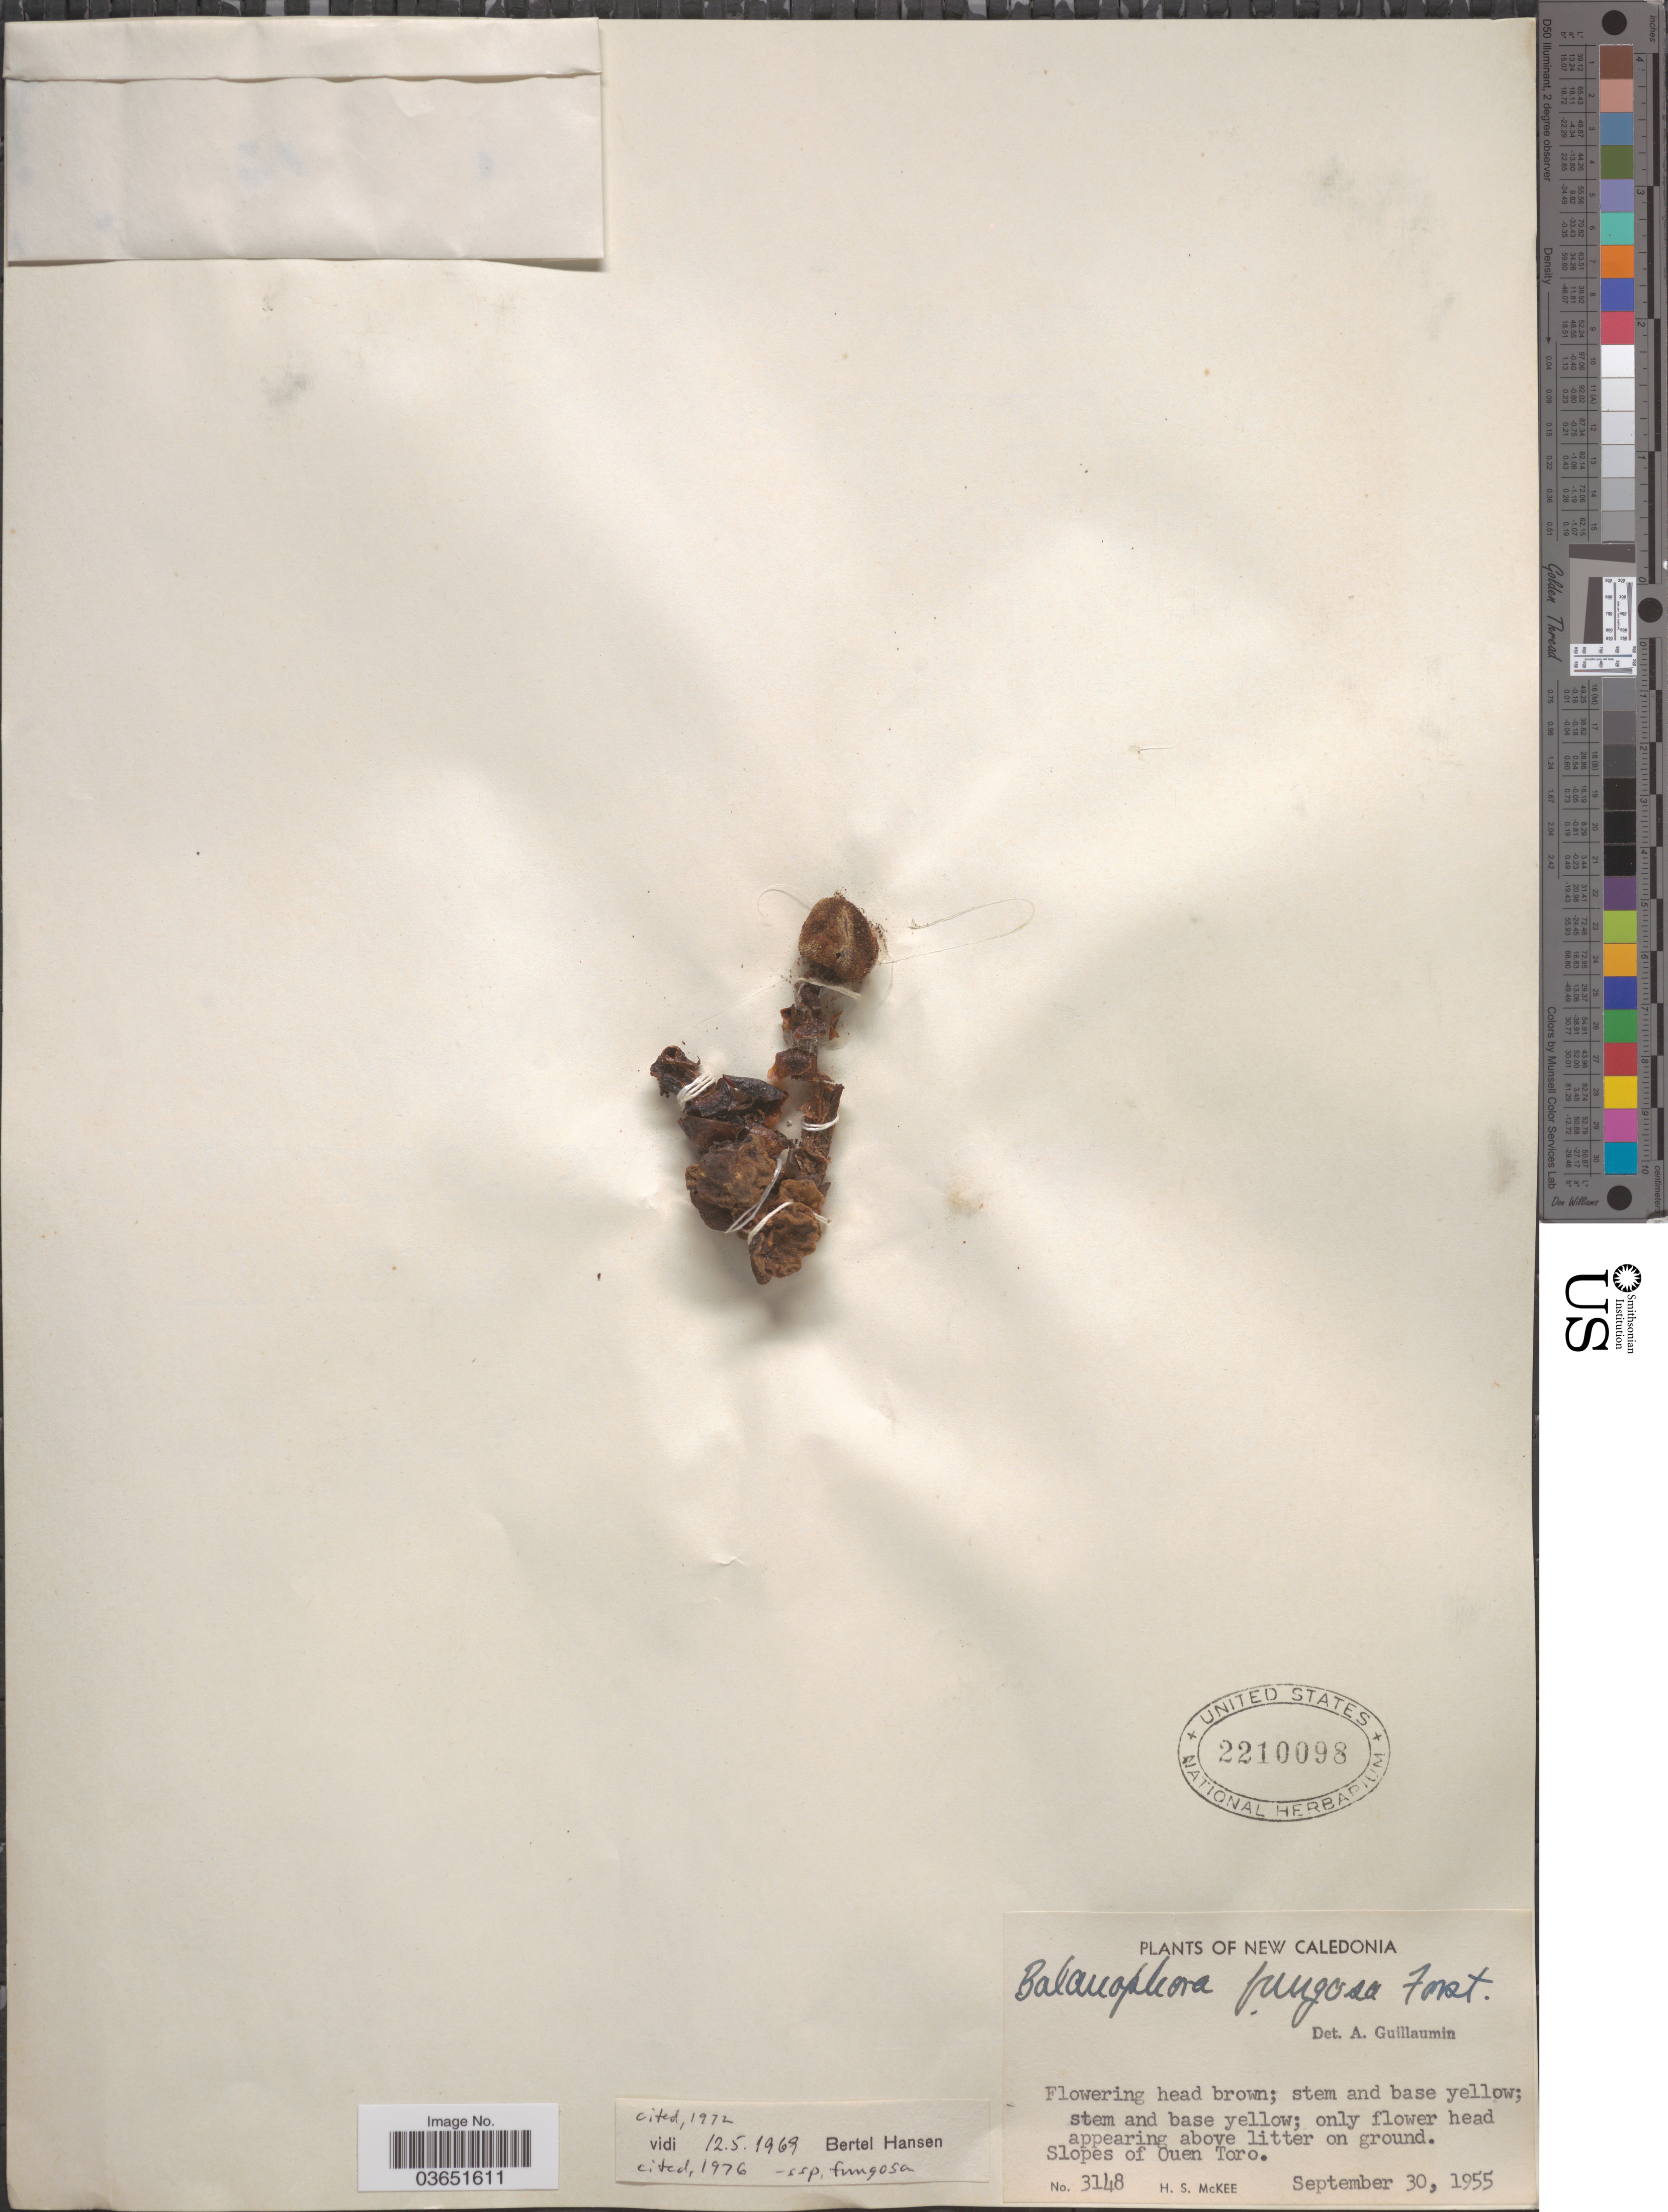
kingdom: Plantae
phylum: Tracheophyta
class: Magnoliopsida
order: Santalales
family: Balanophoraceae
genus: Balanophora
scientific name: Balanophora fungosa subsp. fungosa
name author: J.R. Forst. & G. Forst.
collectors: H. S. McKee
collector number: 3148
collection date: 1955-09-30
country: New Caledonia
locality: Slopes of Ouen Toro.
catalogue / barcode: US 2210098